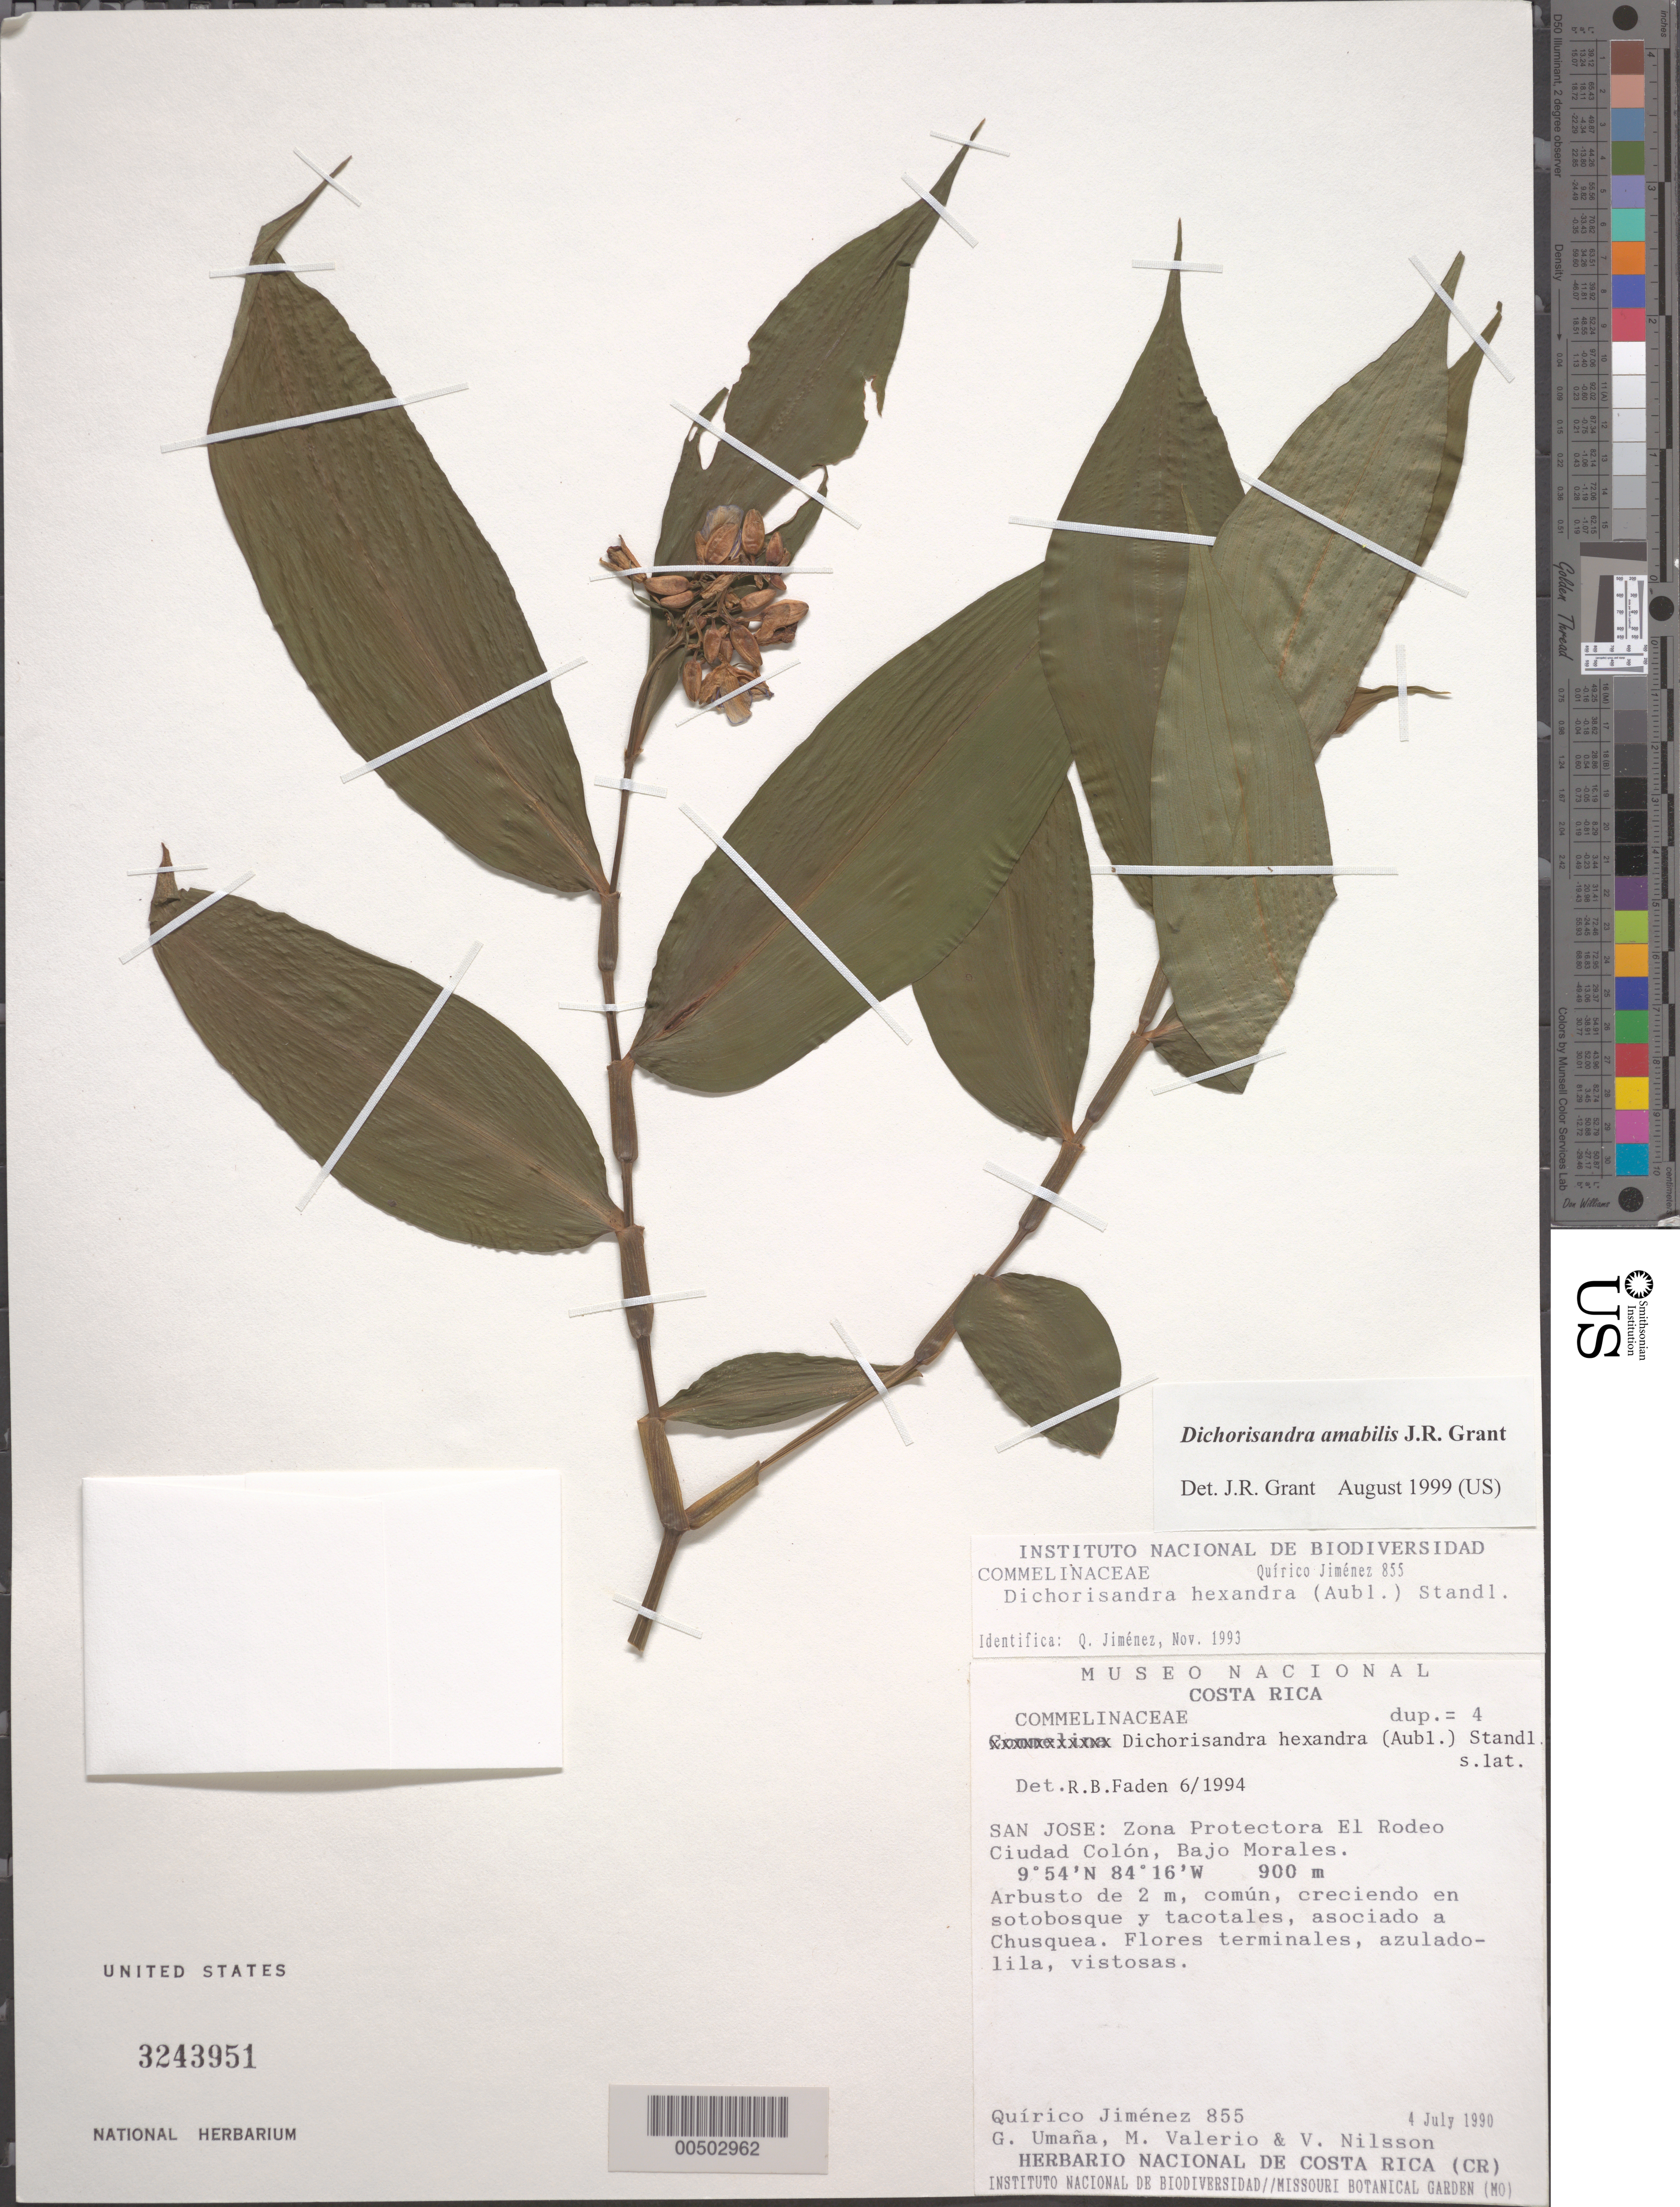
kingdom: Plantae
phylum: Tracheophyta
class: Liliopsida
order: Commelinales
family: Commelinaceae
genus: Dichorisandra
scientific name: Dichorisandra hexandra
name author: (Aubl.) Standl.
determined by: Faden, Robert B., (US), Smithsonian Institution - National Museum of Natural History (UNITED STATES)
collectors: Q. Jiménez Madrigal, G. M. Umaña D., M. Valerio & V. Nilsson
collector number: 855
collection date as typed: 04 Jul 1990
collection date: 1990-07-04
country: Costa Rica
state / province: San José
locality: Zona protectora el rodeo ciudad colon, bajo morales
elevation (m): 900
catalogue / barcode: US 32243951